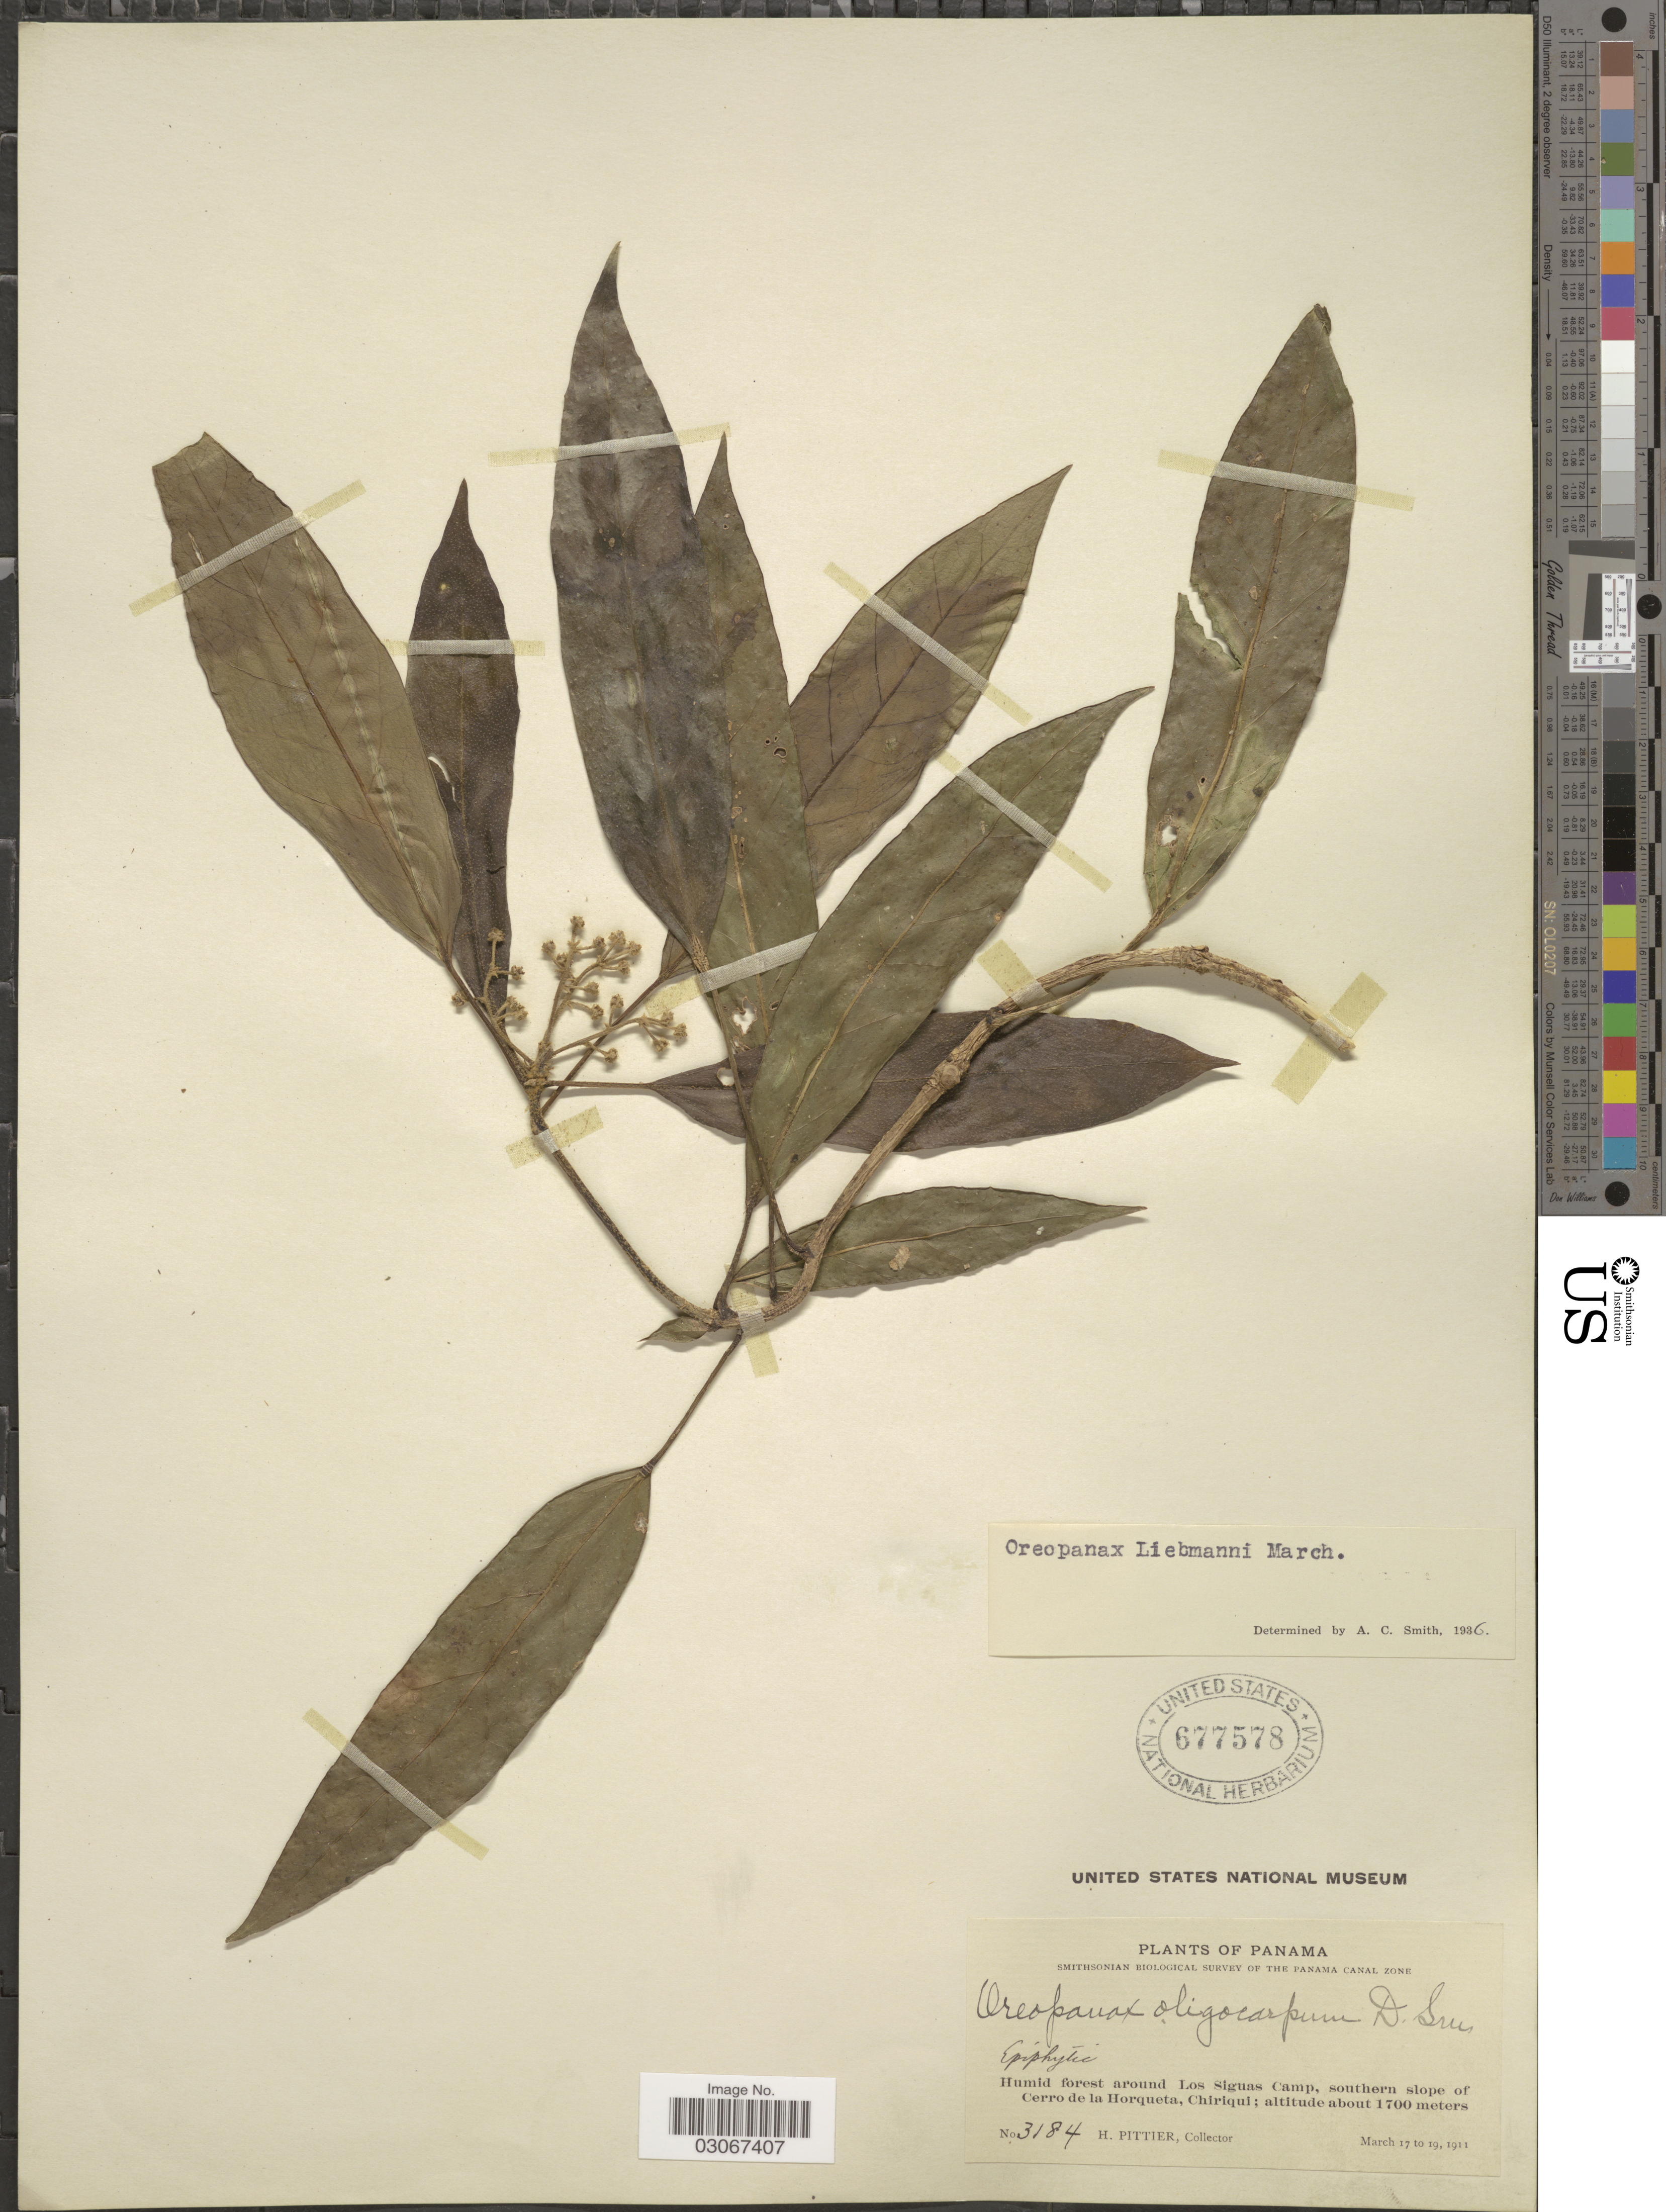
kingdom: Plantae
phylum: Tracheophyta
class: Magnoliopsida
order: Apiales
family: Araliaceae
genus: Oreopanax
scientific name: Oreopanax liebmannii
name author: Marchal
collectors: H. F. Pittier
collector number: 3184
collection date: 1911-03-17/1911-03-19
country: Panama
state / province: Chiriqui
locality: Humid forest around Los Siguas Camp, southern slope of Cerro de la Horqueta, Chiriqui.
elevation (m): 1700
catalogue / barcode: US 677578